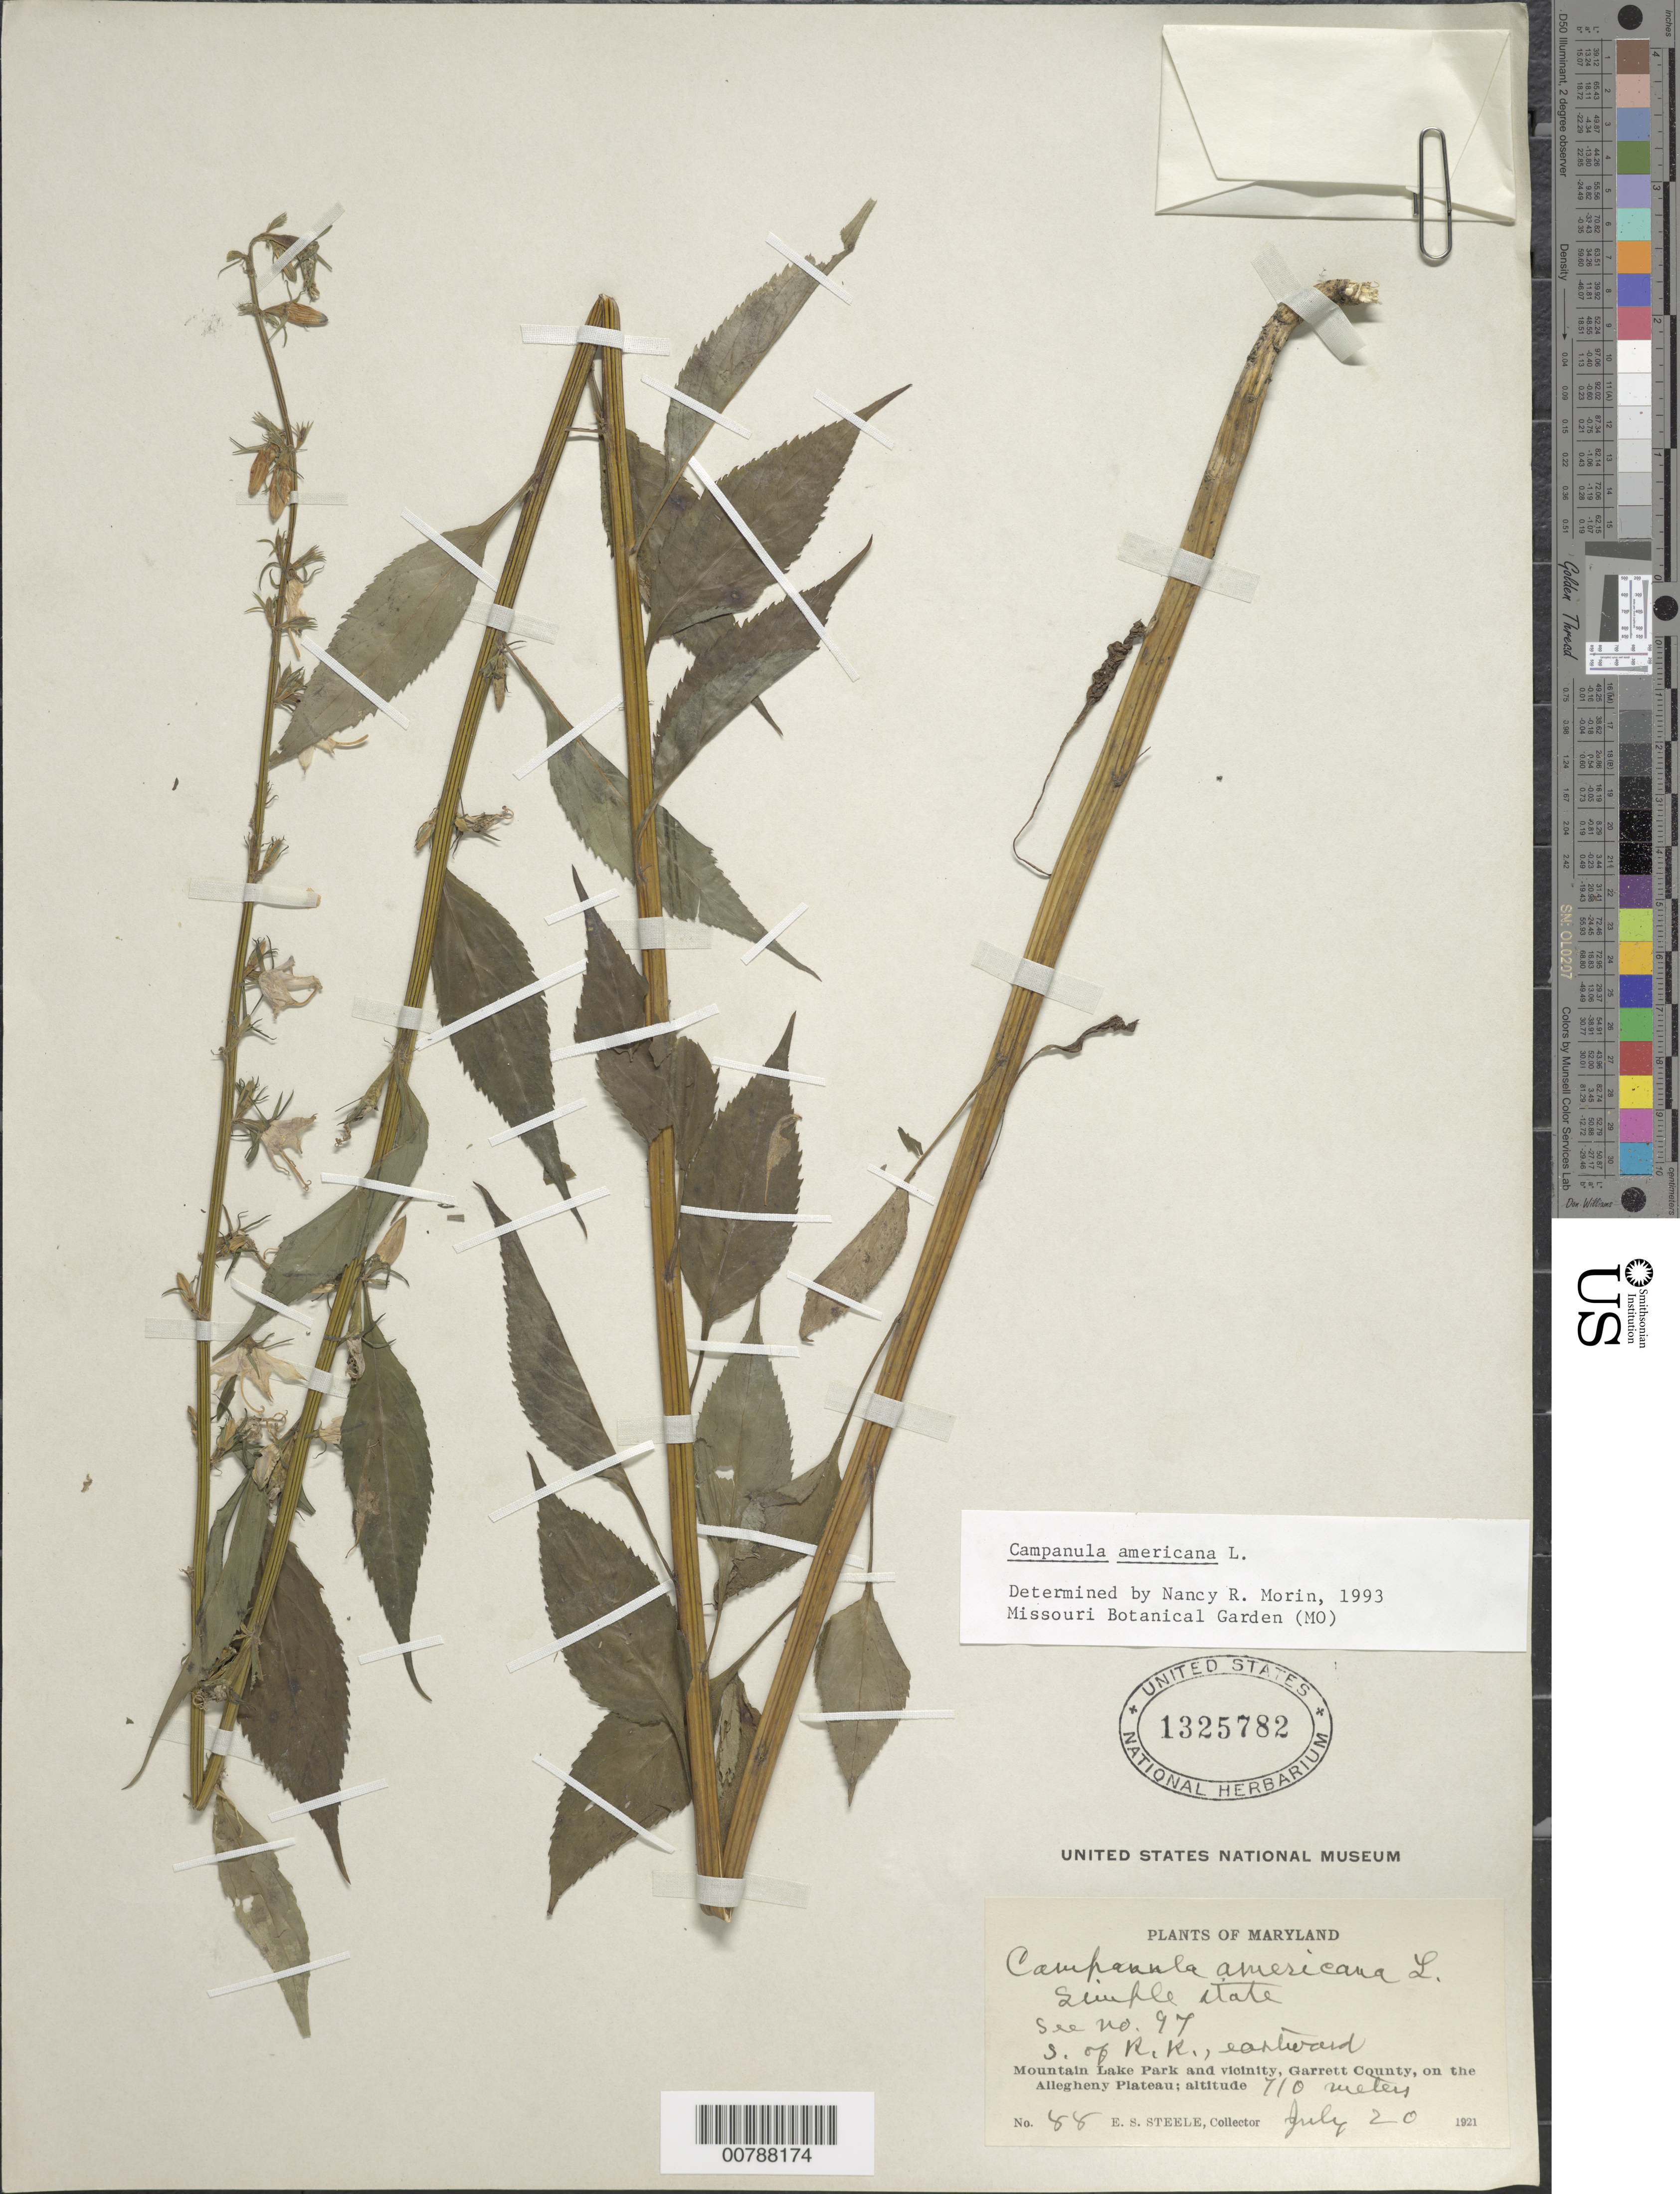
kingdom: Plantae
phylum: Tracheophyta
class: Magnoliopsida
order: Asterales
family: Campanulaceae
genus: Campanula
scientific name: Campanula americana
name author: L.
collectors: E. Steele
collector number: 88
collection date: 1921-07-20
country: United States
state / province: Maryland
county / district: Garrett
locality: South of Railroad, eastward. Mountain Lake Park and vicinity. On the Allegheny Plateau.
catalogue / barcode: US 1325782